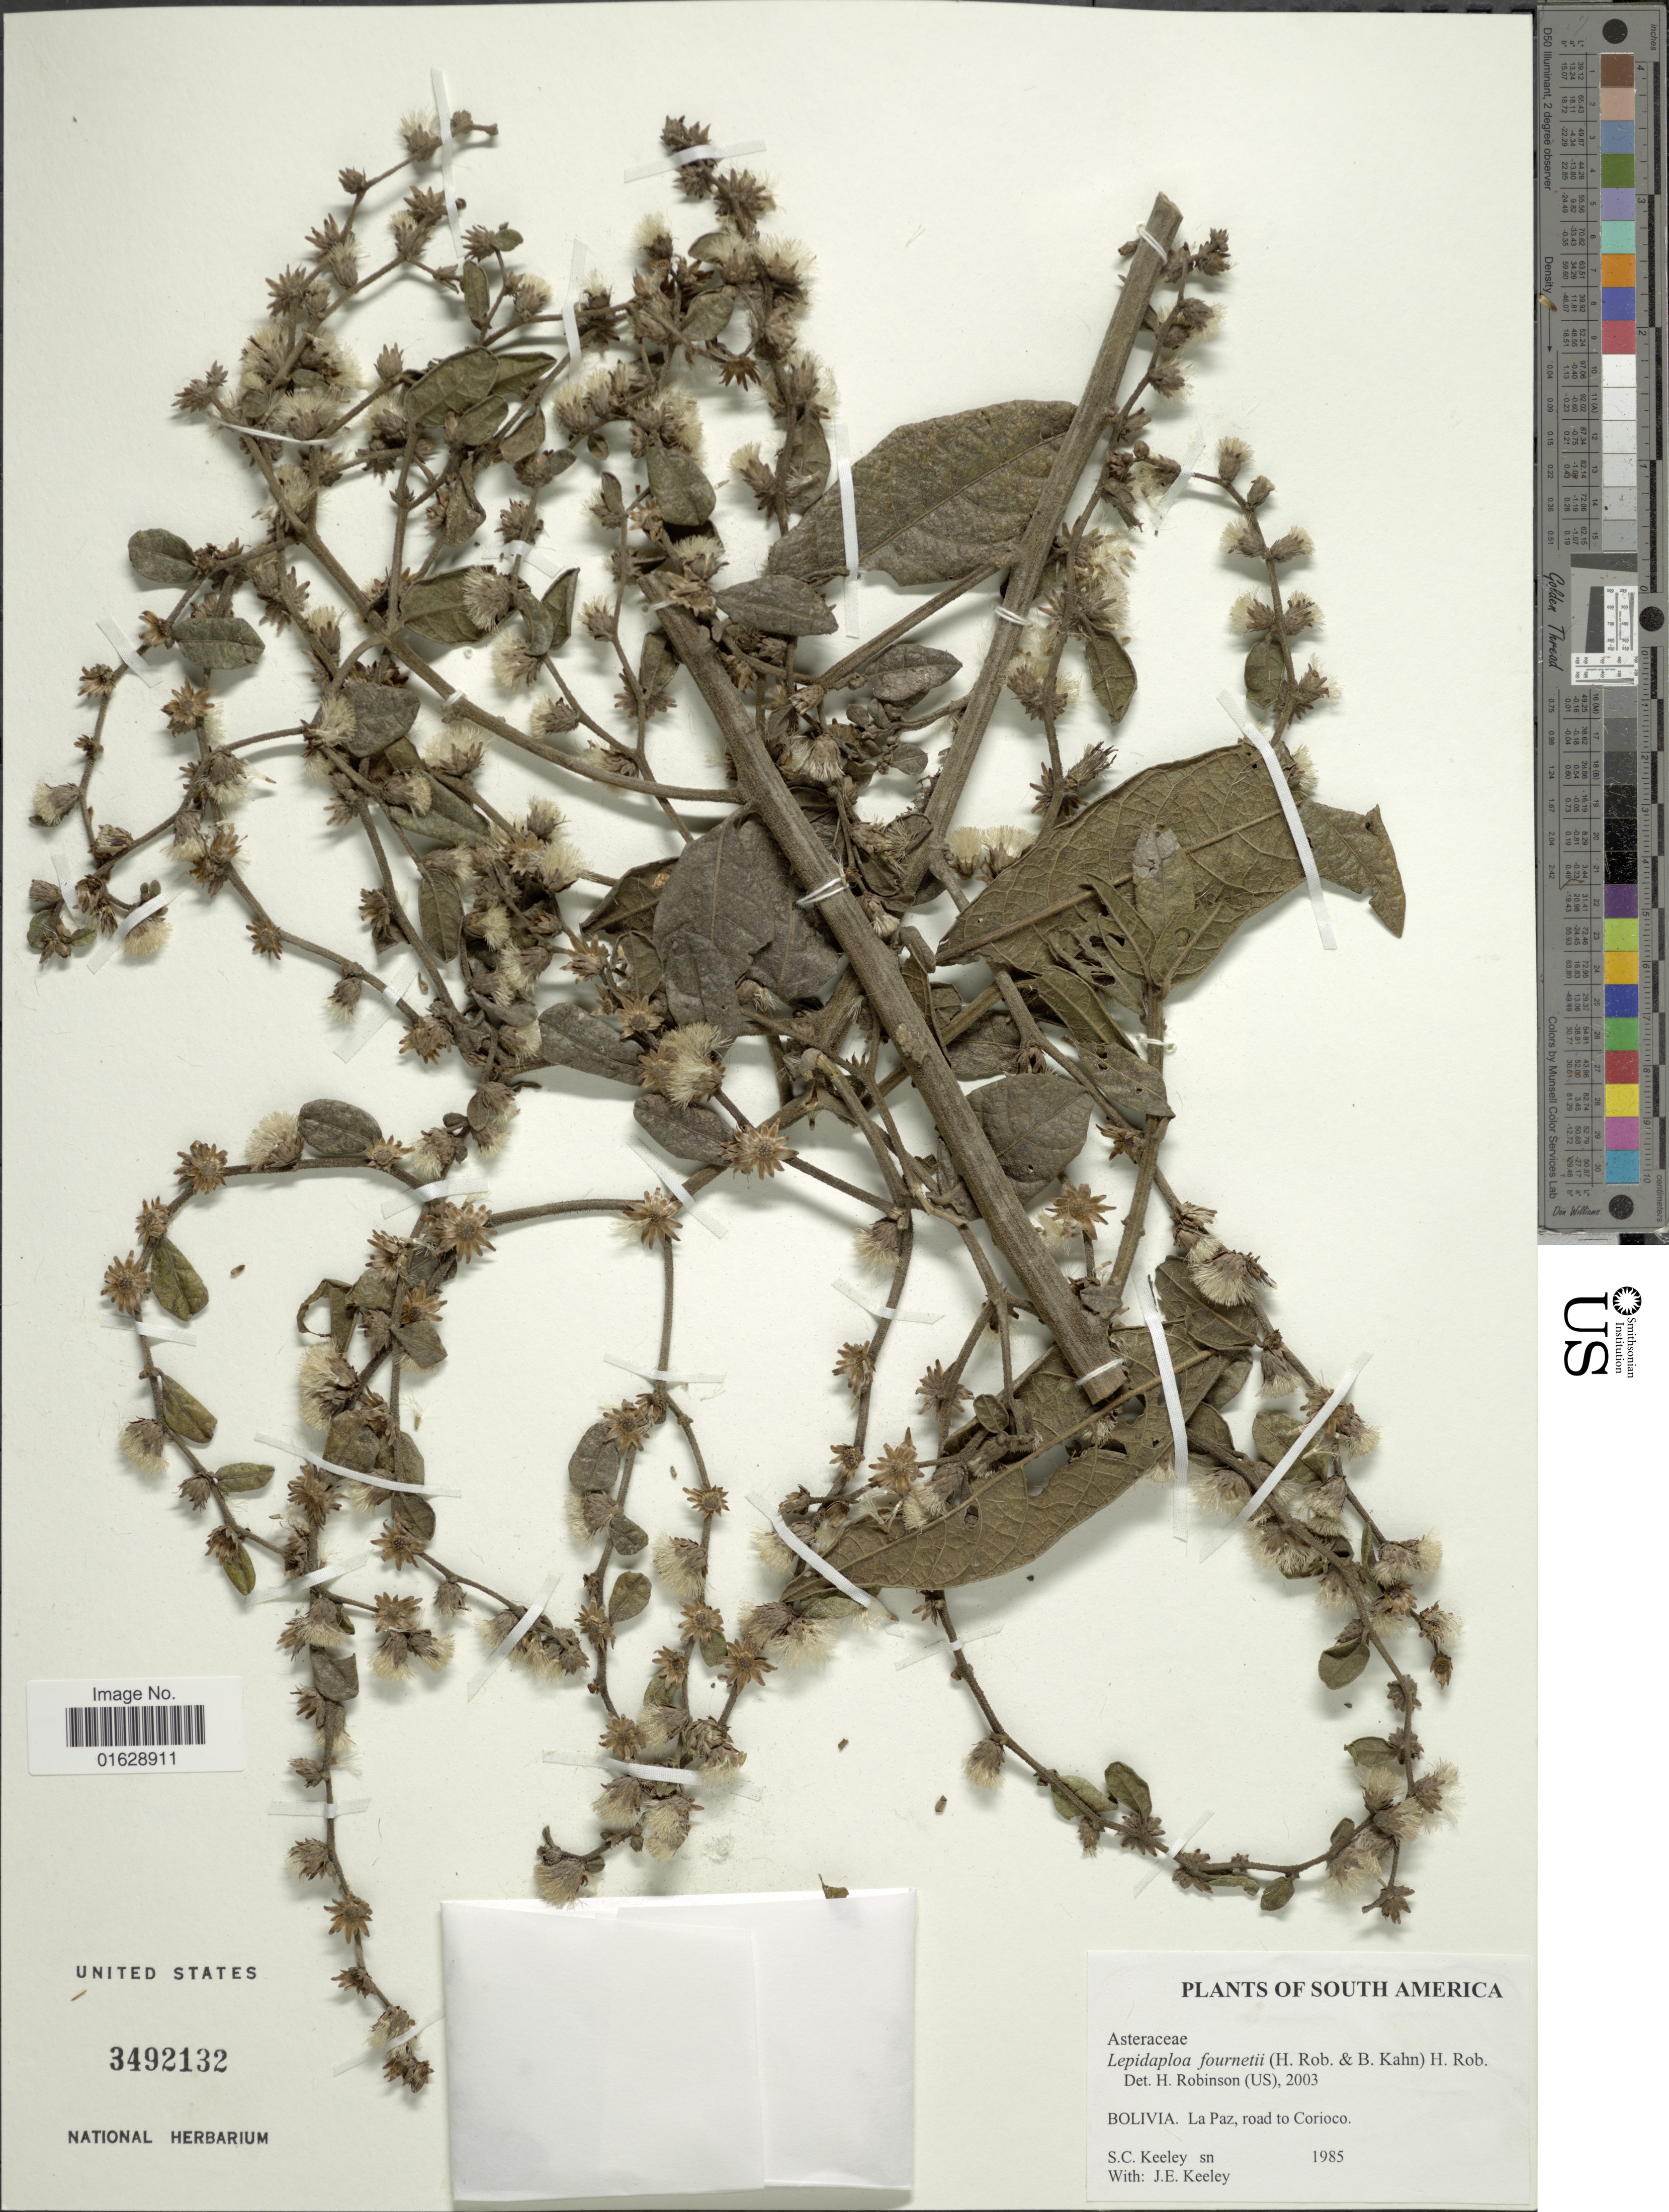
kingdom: Plantae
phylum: Tracheophyta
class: Magnoliopsida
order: Asterales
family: Asteraceae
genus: Lepidaploa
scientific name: Lepidaploa fournetii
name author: (H. Rob. & B. Kahn) H. Rob.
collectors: S. C. Keeley & J. E. Keeley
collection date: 1985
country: Bolivia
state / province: La Paz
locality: La Paz, road to Corioco.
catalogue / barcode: US 3492132